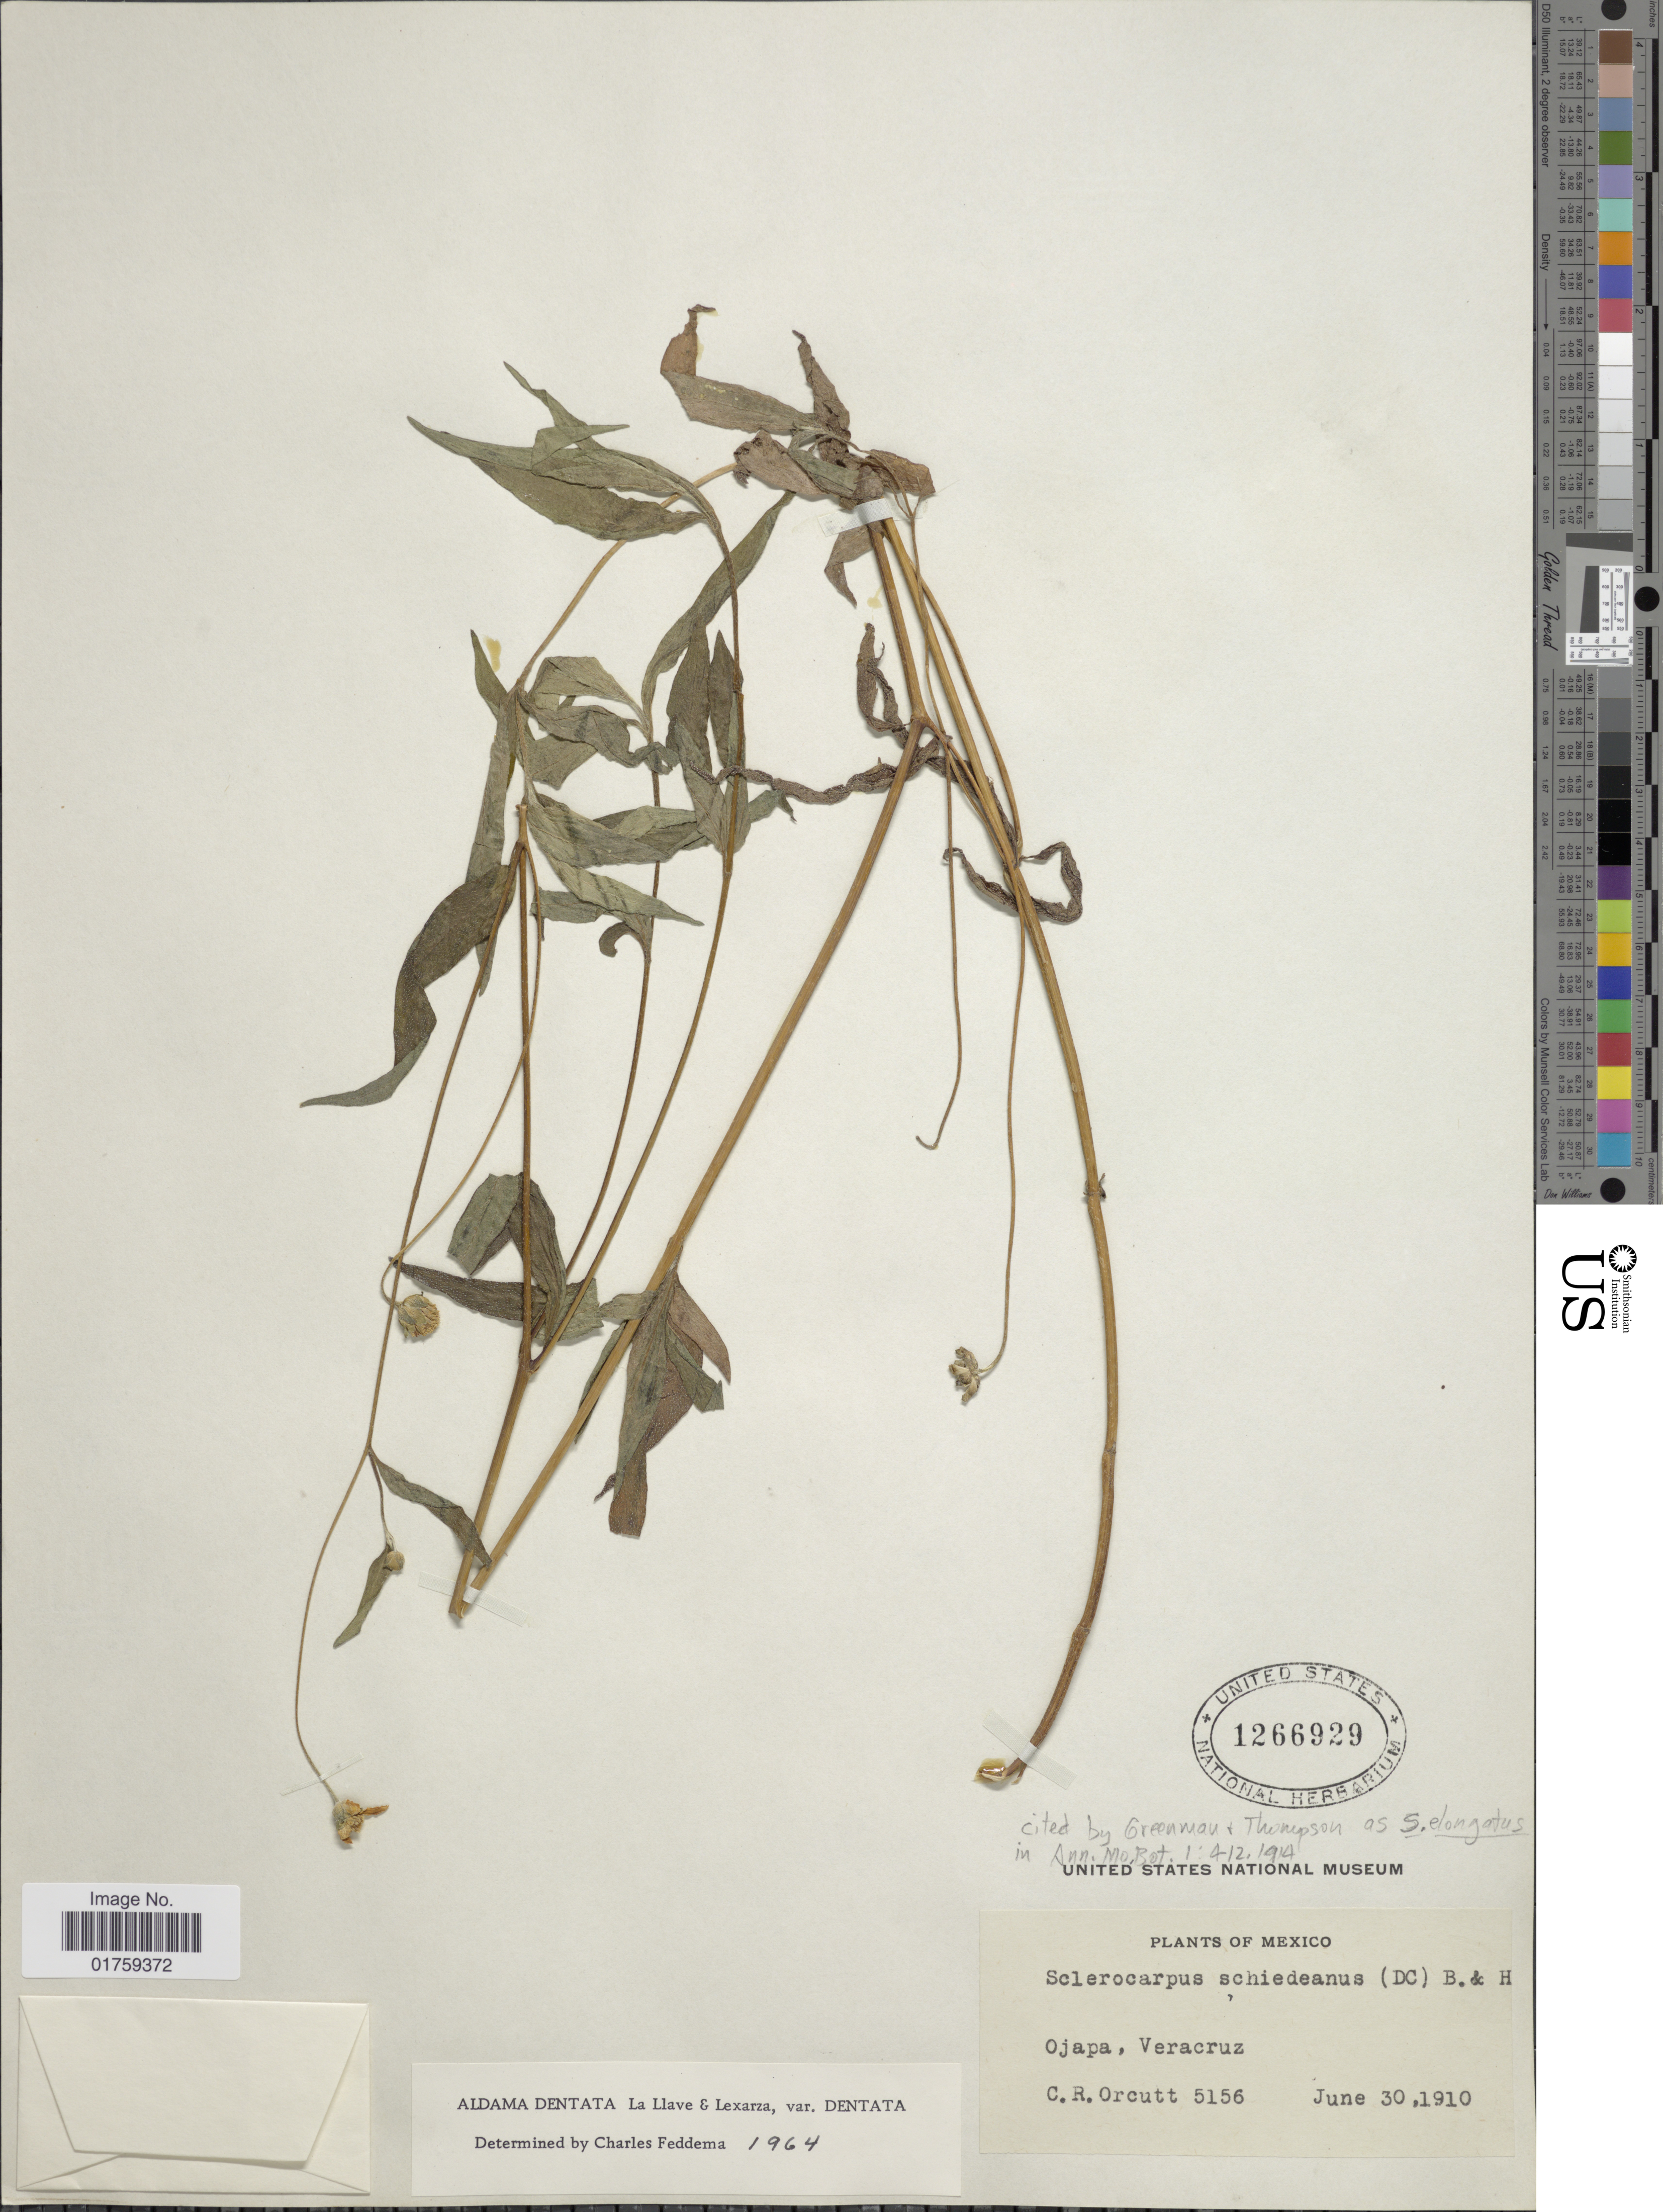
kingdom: Plantae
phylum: Tracheophyta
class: Magnoliopsida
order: Asterales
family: Asteraceae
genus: Sclerocarpus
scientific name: Sclerocarpus dentatus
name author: (La Llave) Benth. & Hook. f. ex Hemsl.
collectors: C. R. Orcutt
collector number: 5156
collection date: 1910-06-30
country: Mexico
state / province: Veracruz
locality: Ojapa, Veracruz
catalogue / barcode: US 126629